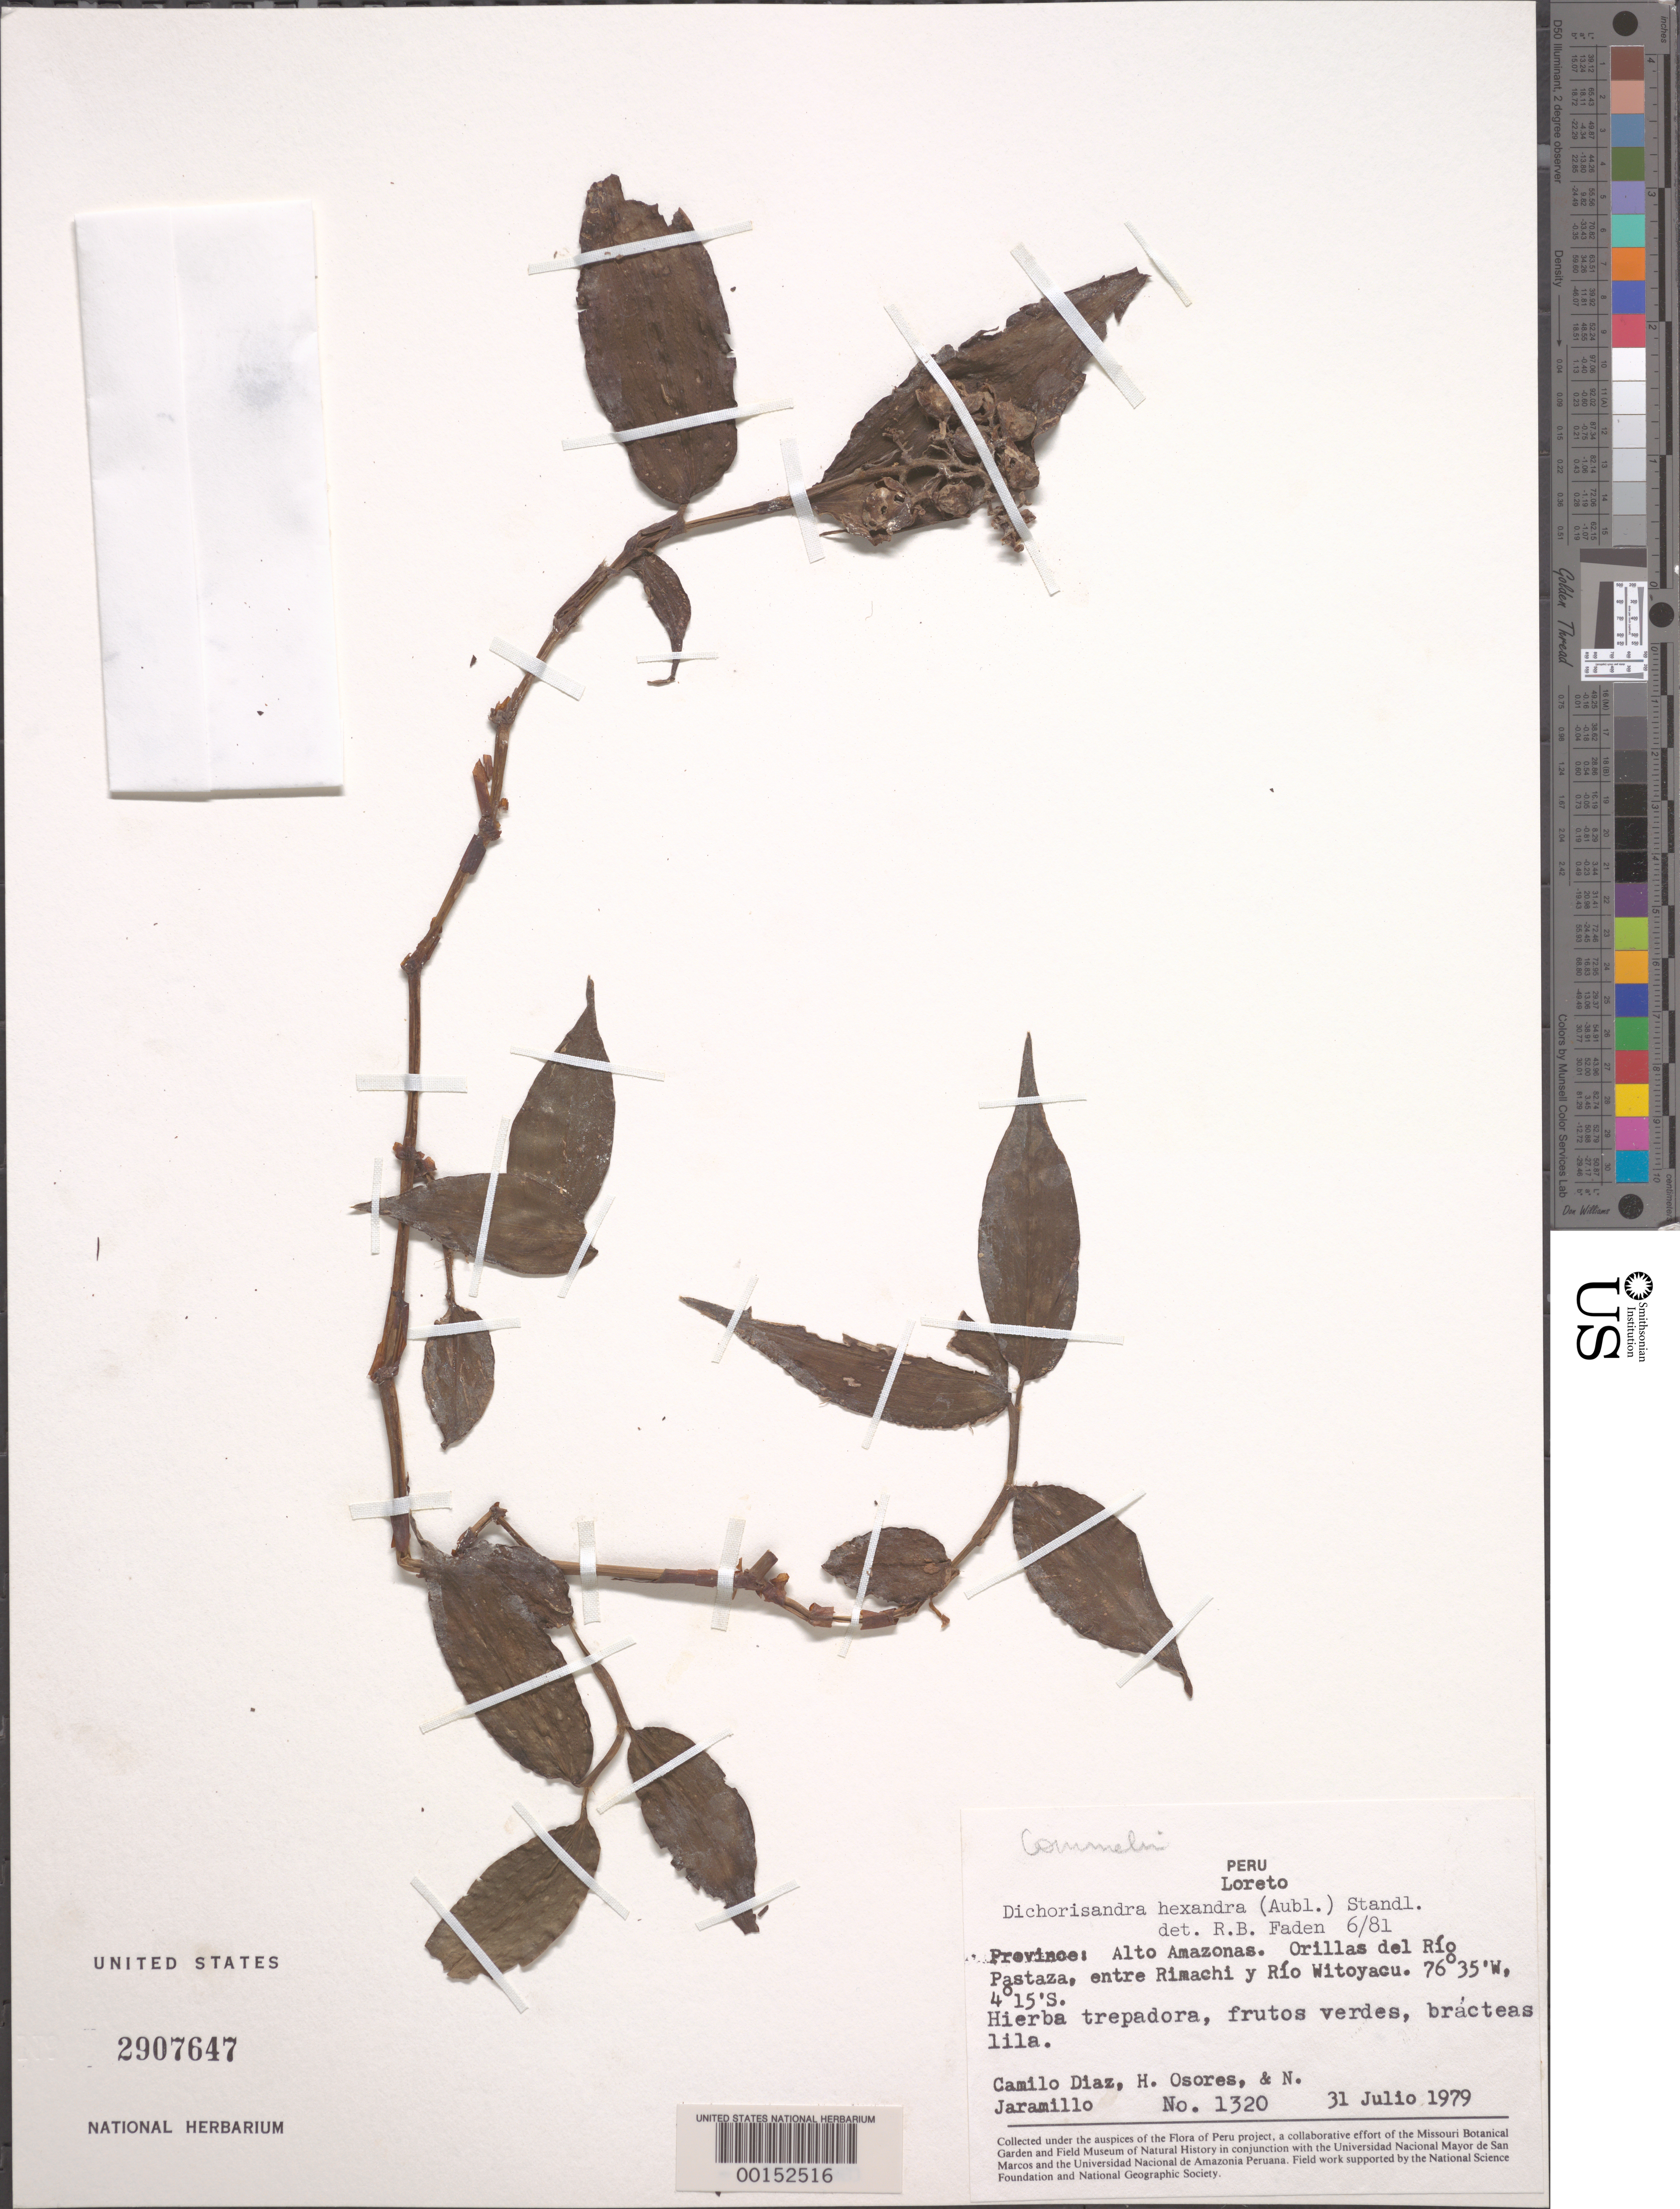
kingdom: Plantae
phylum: Tracheophyta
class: Liliopsida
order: Commelinales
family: Commelinaceae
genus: Dichorisandra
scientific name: Dichorisandra hexandra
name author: (Aubl.) Standl.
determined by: Faden, Robert B., (US), Smithsonian Institution - National Museum of Natural History (UNITED STATES)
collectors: C. Díaz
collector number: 1320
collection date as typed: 31 Jul 1979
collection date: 1979-07-31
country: Peru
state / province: Loreto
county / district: Alto Amazonas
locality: Rio pastaza, between rimachi and rio witoyacu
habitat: Riverbank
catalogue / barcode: US 2907647